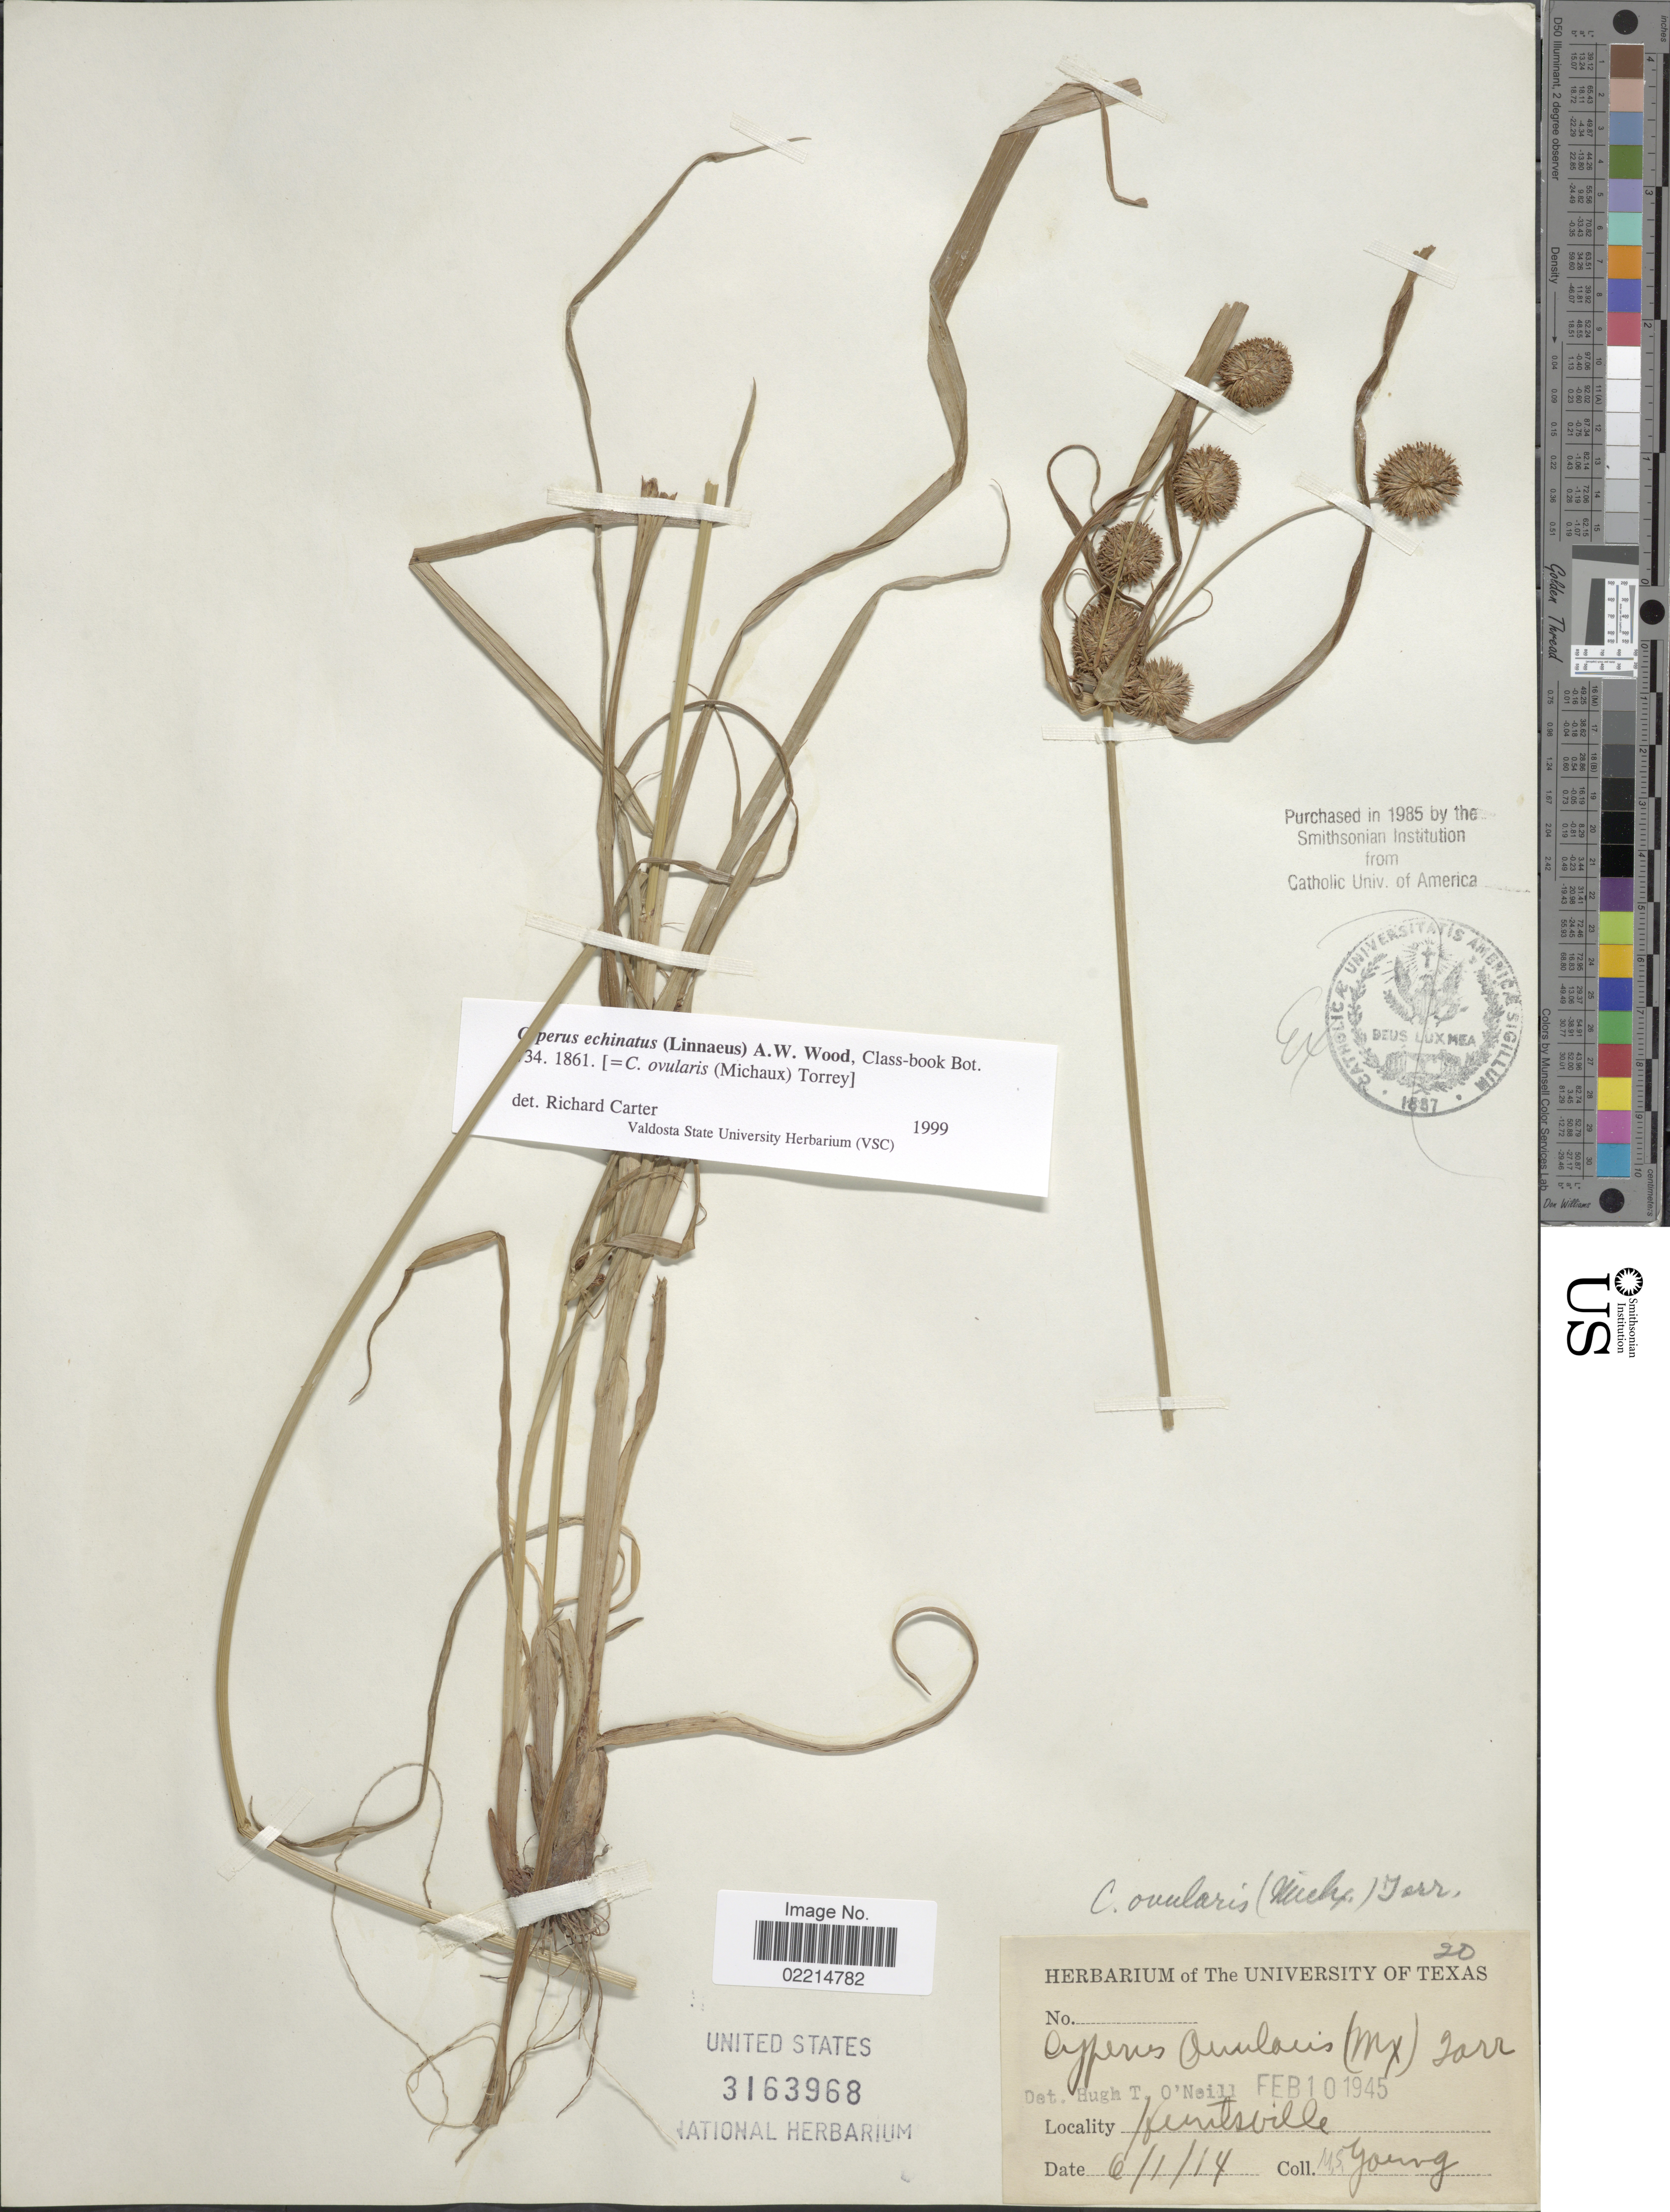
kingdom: Plantae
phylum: Tracheophyta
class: Liliopsida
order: Poales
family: Cyperaceae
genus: Cyperus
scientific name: Cyperus echinatus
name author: (L.) Alph. Wood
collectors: M. Young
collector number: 20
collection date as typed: Transcribed d/m/y: 1/6/14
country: United States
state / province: Texas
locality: Huntsville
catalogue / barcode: US 3163968